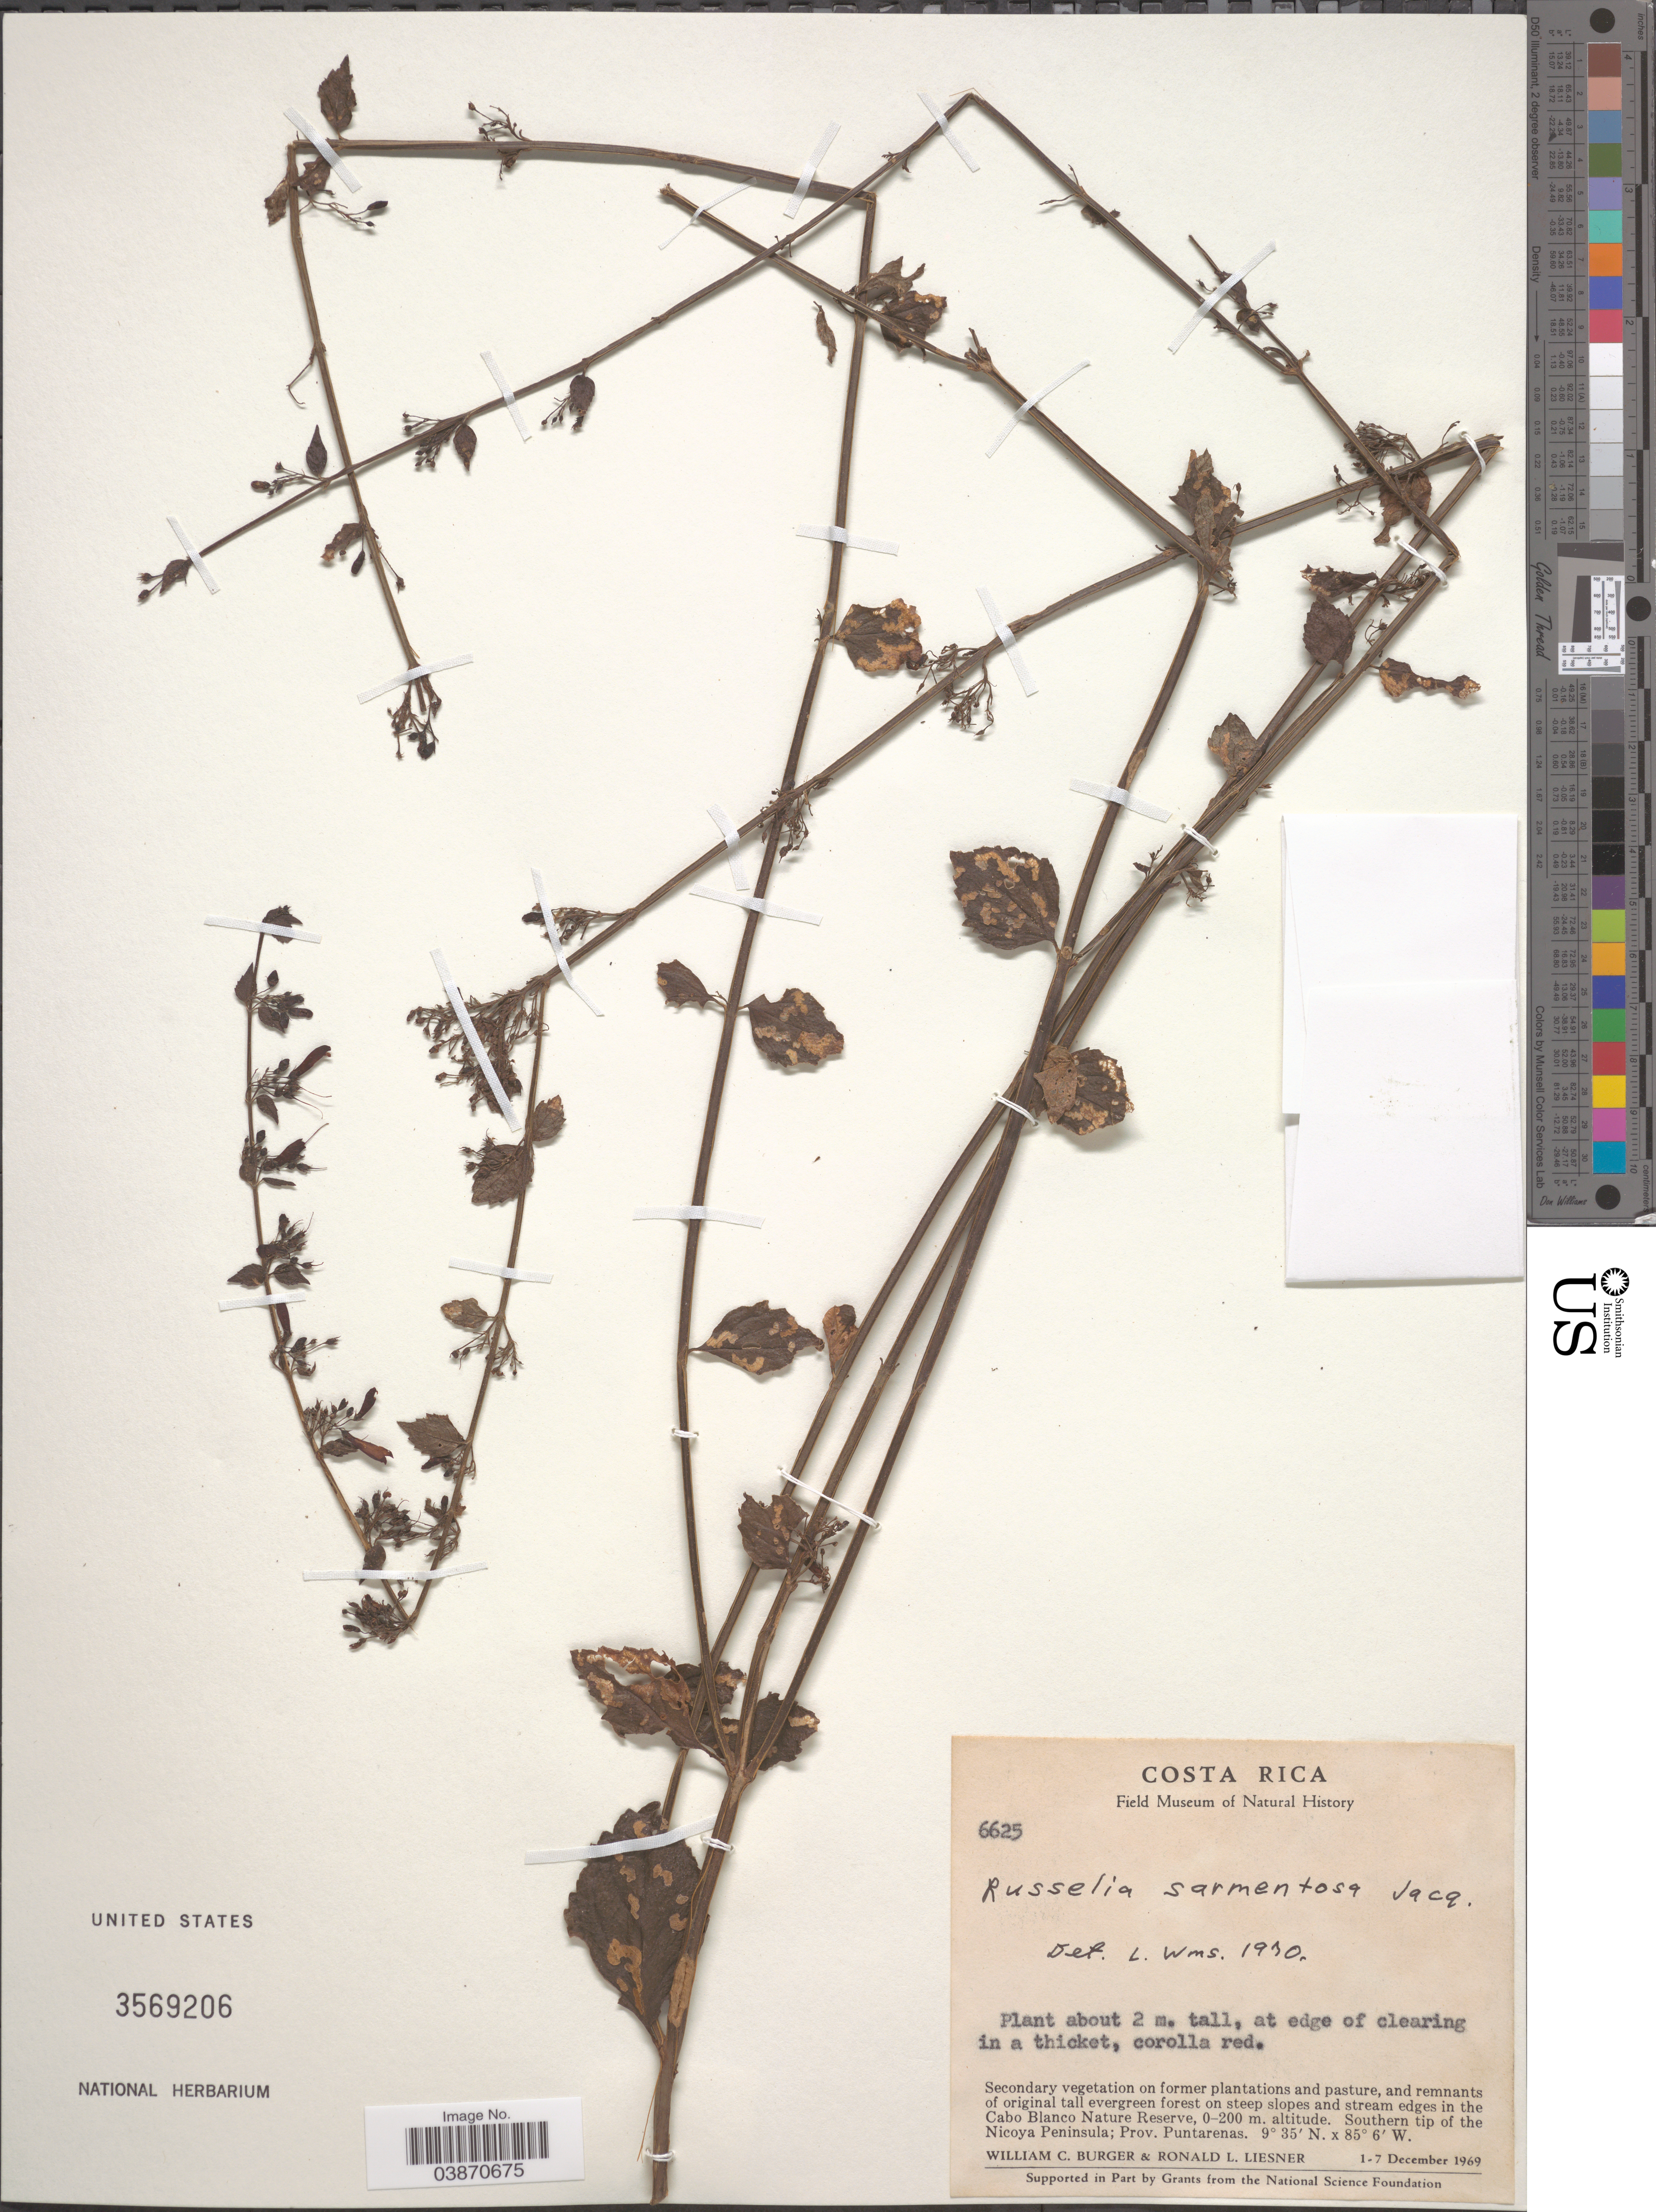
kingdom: Plantae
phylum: Tracheophyta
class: Magnoliopsida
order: Lamiales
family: Plantaginaceae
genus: Russelia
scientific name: Russelia sarmentosa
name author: Jacq.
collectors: W. Burger & R. L. Liesner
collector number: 6625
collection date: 1969-12-01/1969-12-07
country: Costa Rica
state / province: Puntarenas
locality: Cabo Blanco Nature Reserve, Southern tip of the Nicoya Peninsula.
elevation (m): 0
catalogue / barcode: US 3569206